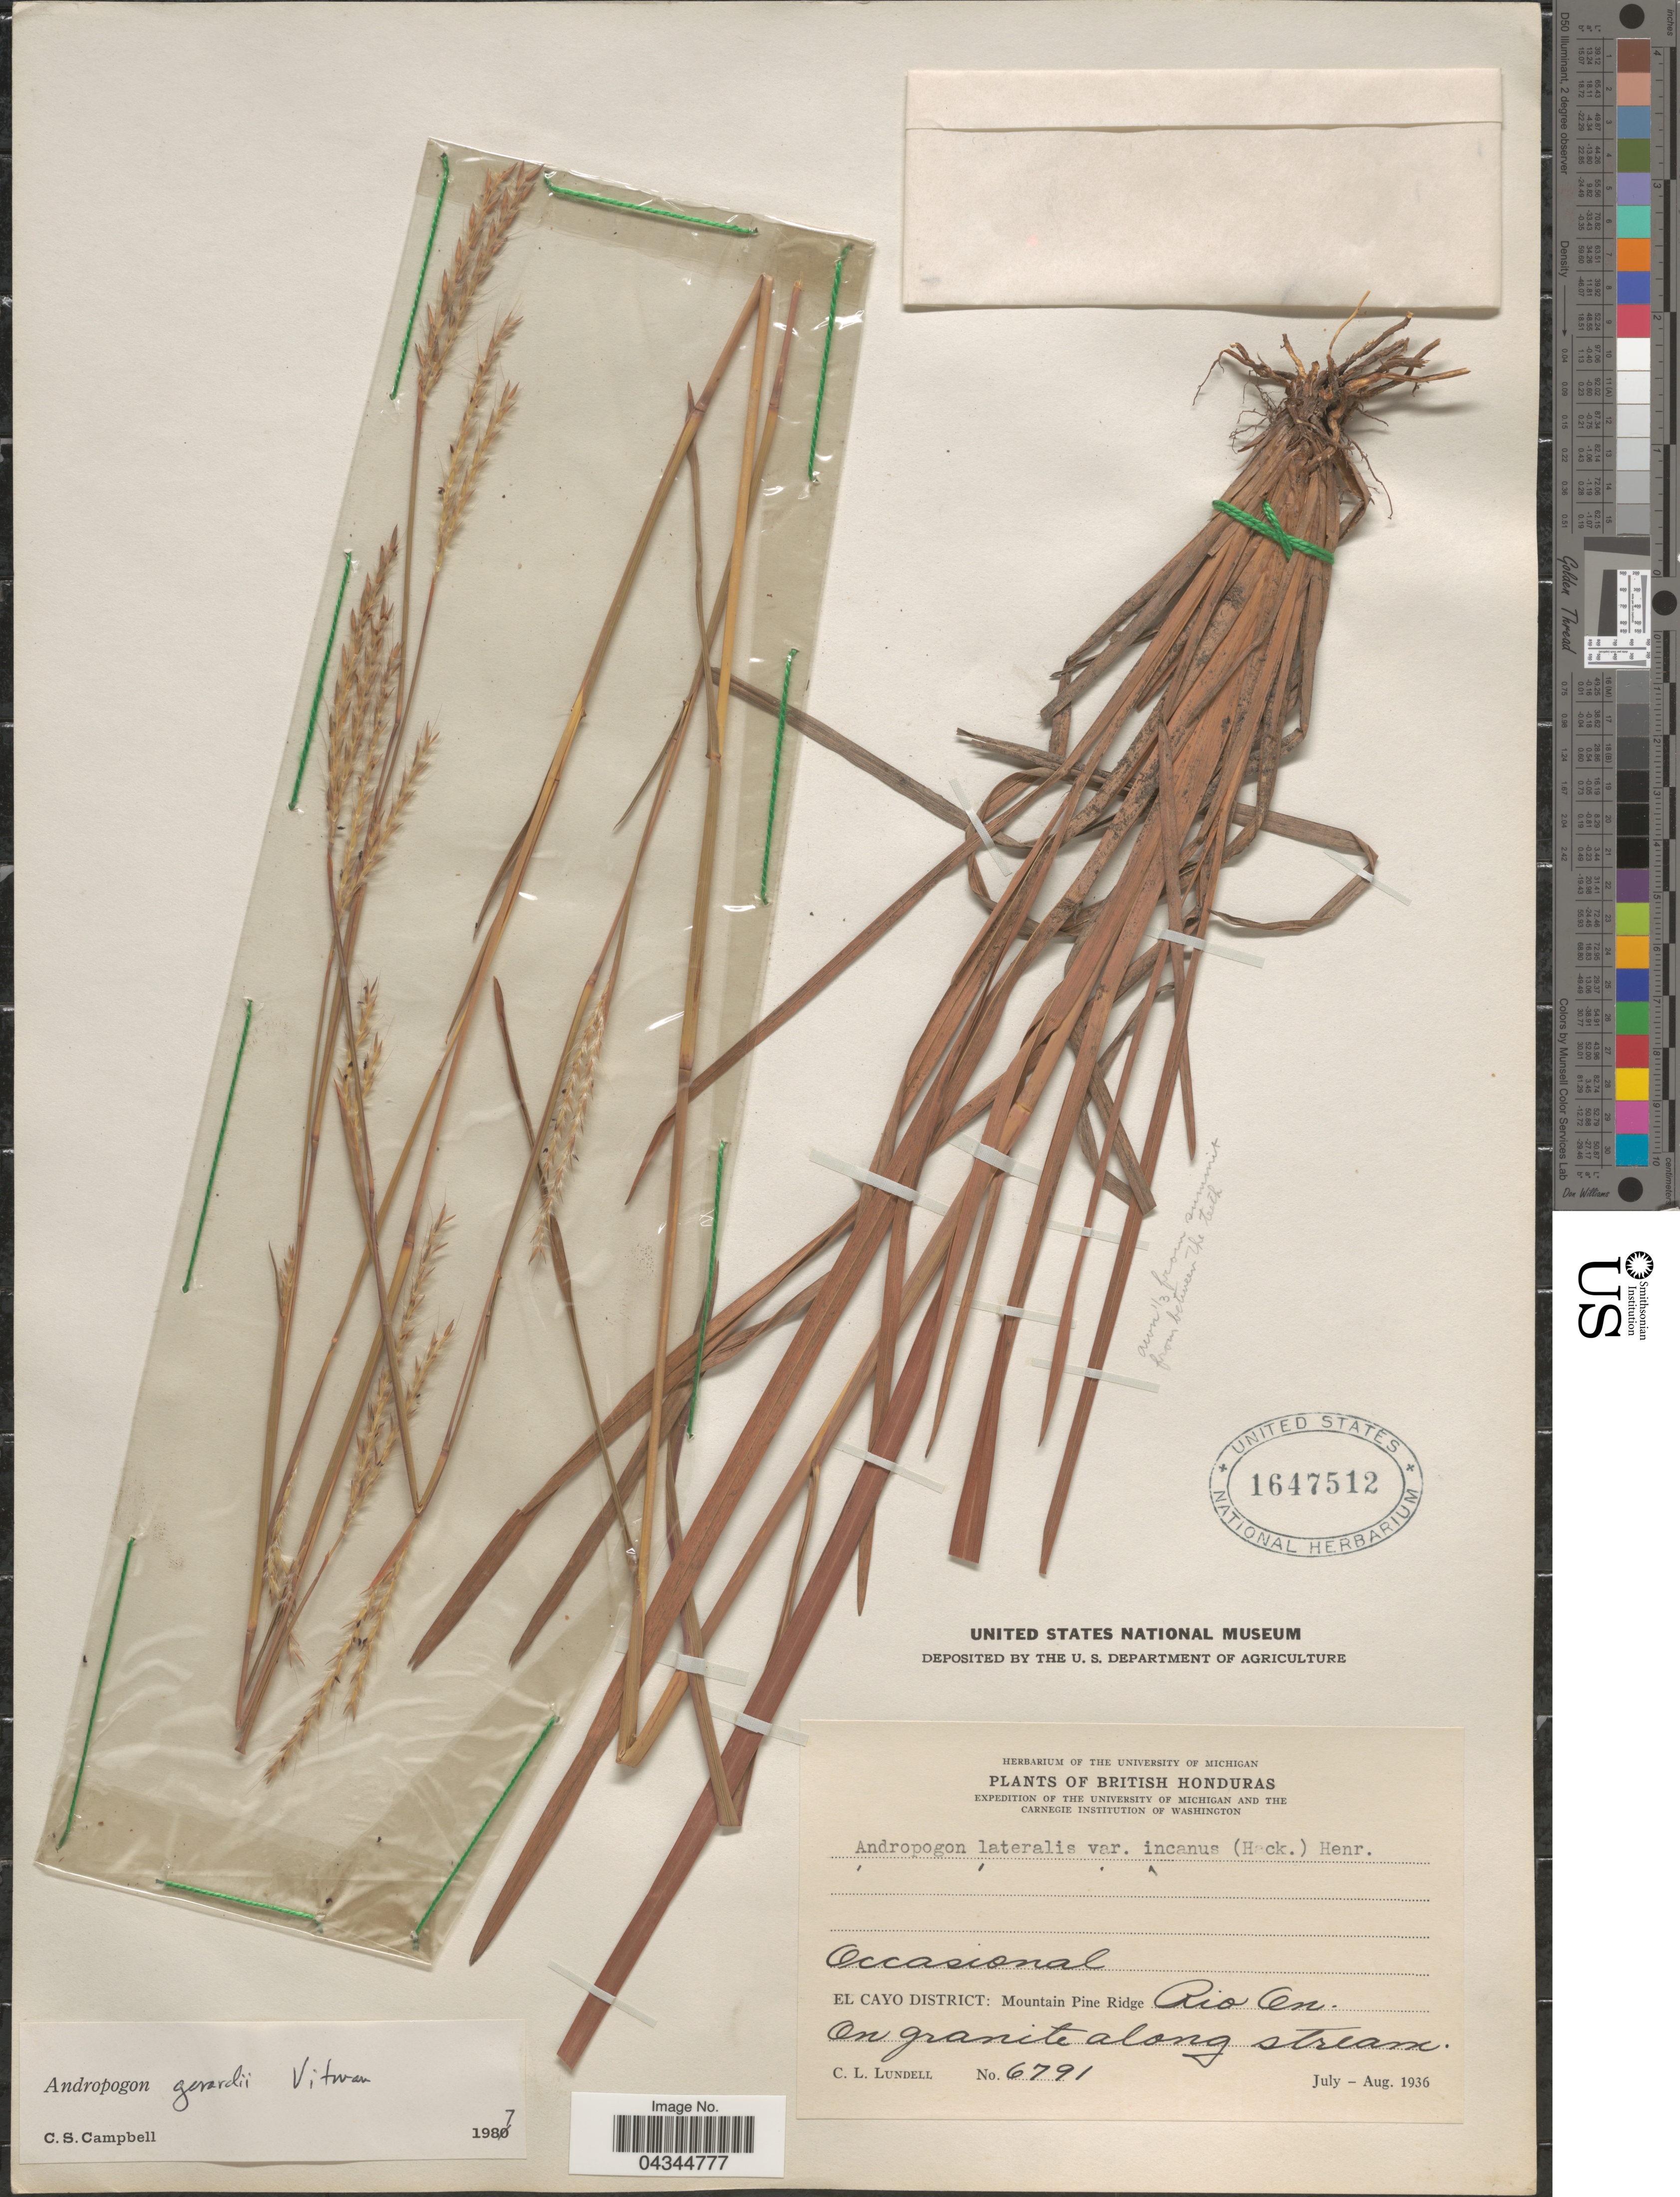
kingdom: Plantae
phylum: Tracheophyta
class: Liliopsida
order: Poales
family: Poaceae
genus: Andropogon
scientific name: Andropogon gerardii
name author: Vitman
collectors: C. L. Lundell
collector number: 6791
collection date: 1936-07/1936-08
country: Belize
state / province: Cayo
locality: British Honduras. Expedition of the University of Michigan and the Carnegie Institution of Washington. El Cayo District: Mountain Pine Ridge Rio Cen. On granite along stream.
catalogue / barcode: US 1647512